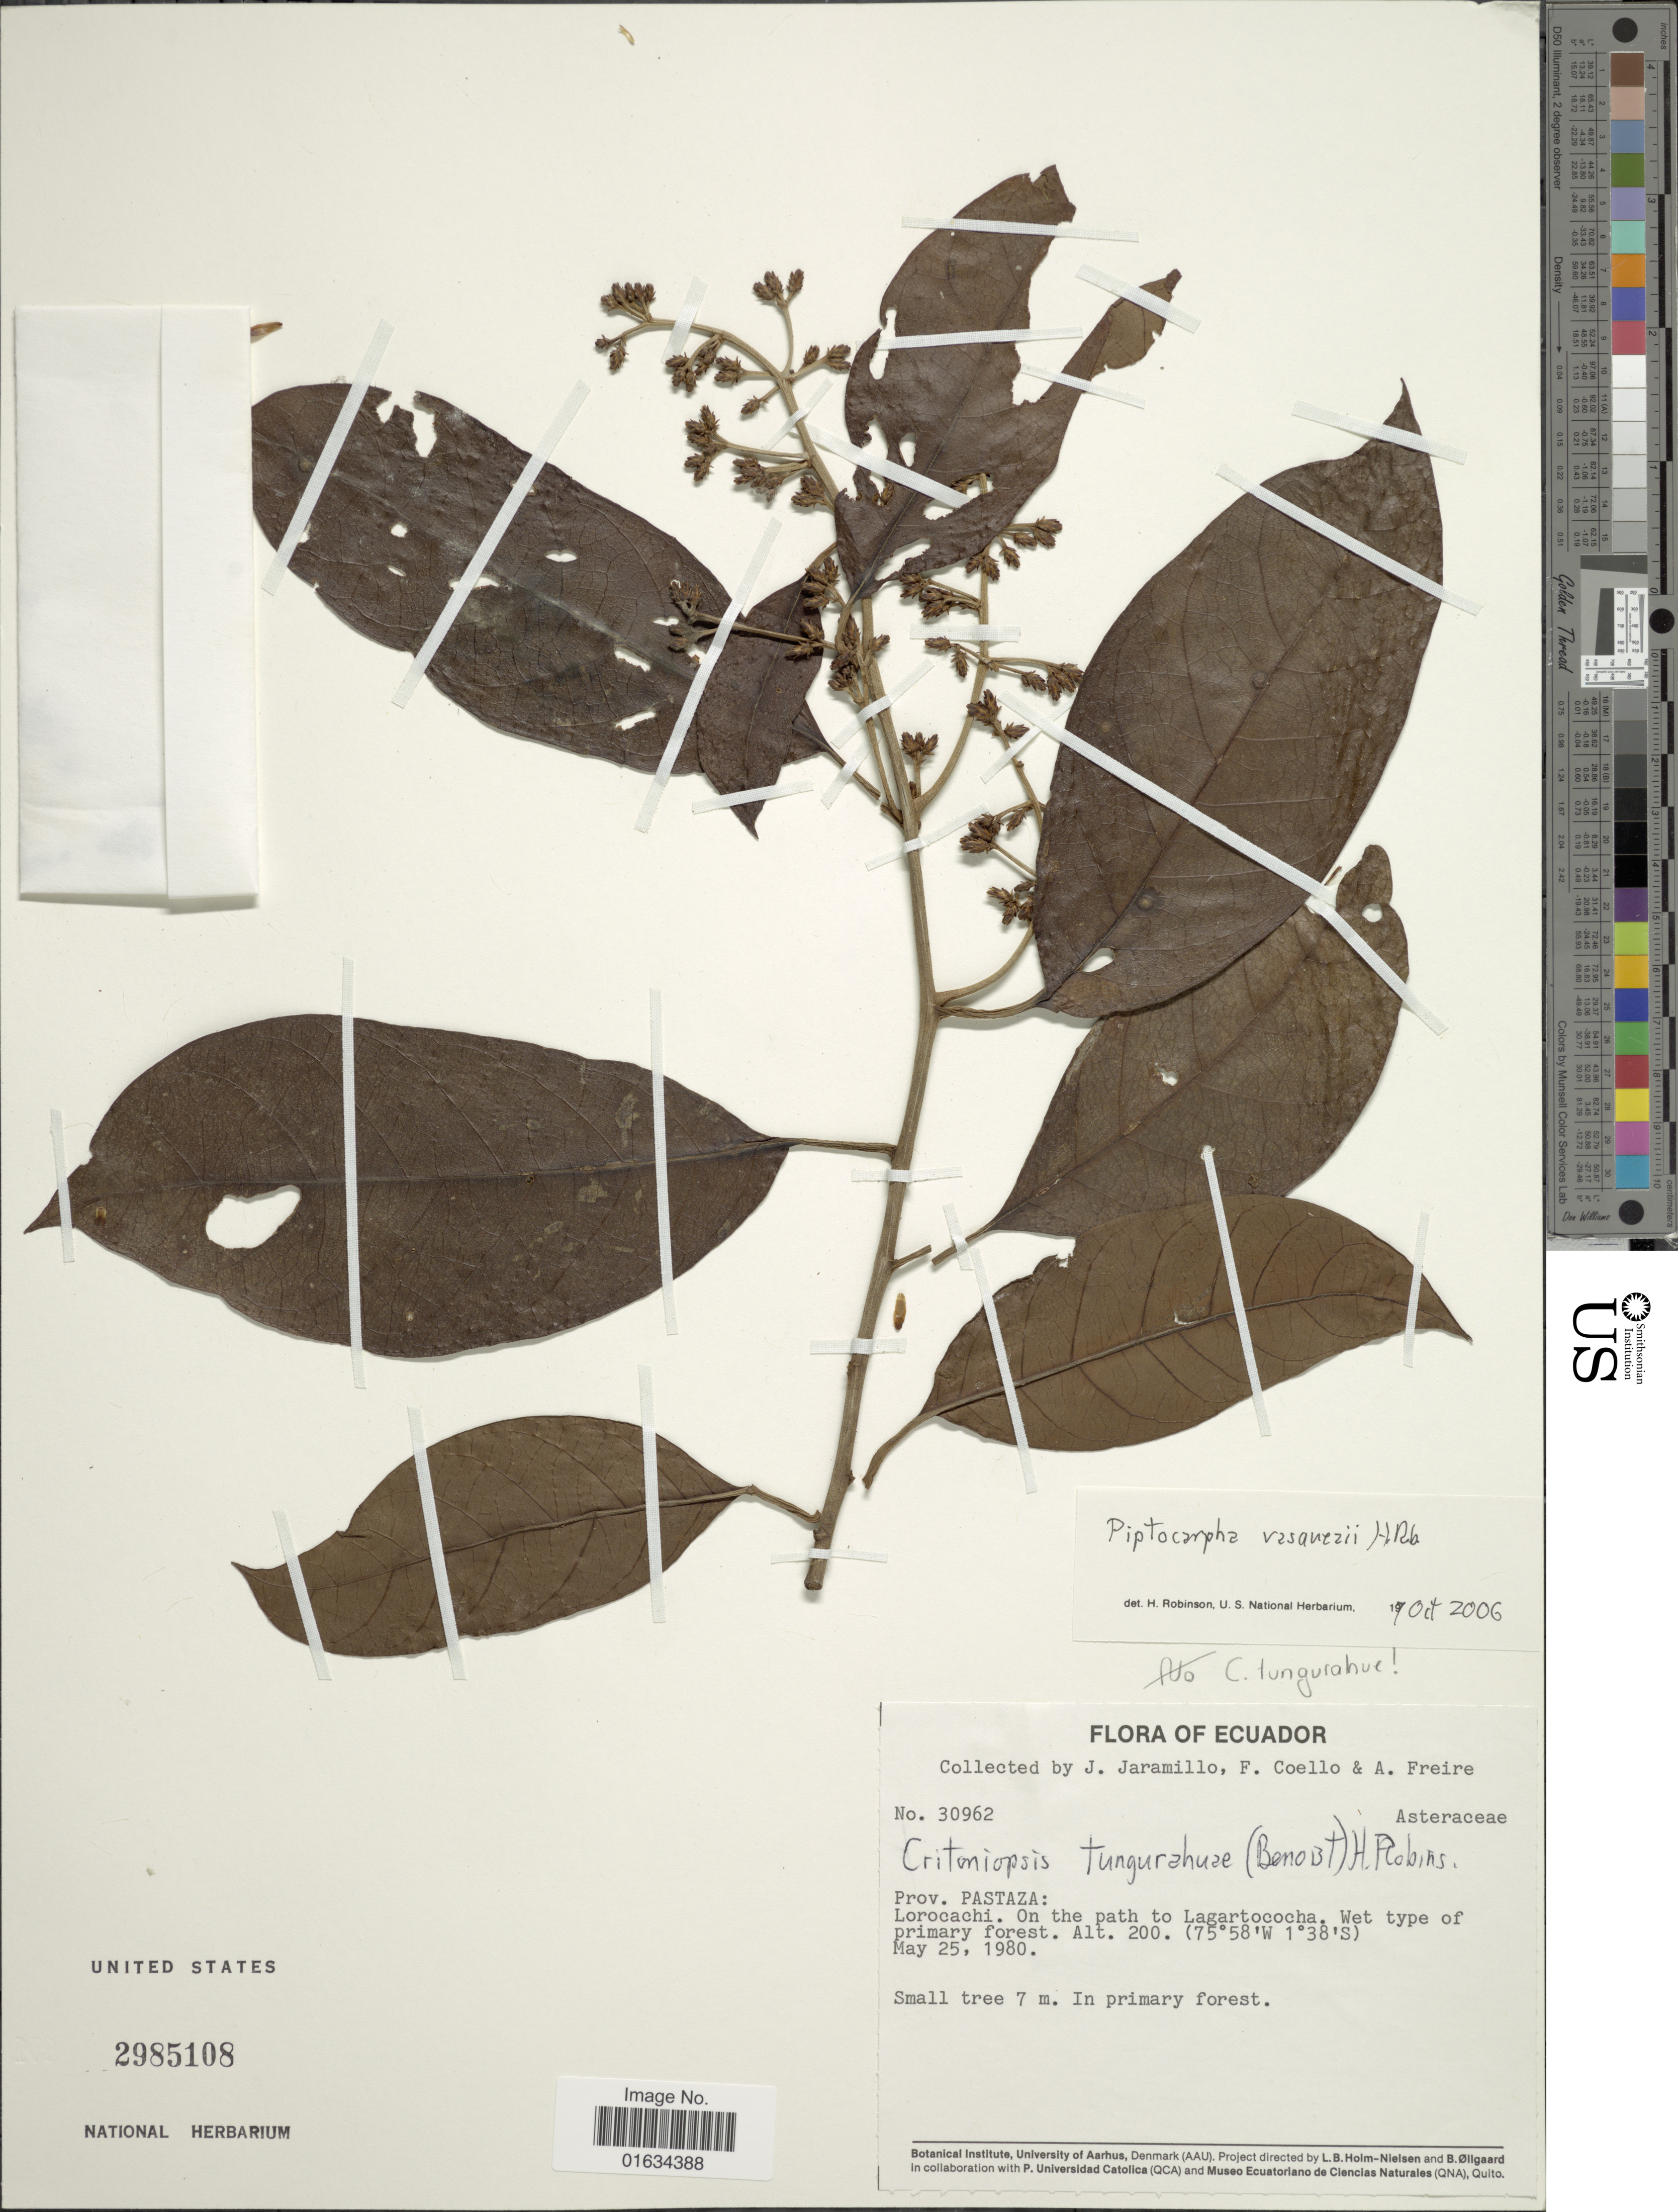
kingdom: Plantae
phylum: Tracheophyta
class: Magnoliopsida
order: Asterales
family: Asteraceae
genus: Piptocarpha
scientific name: Piptocarpha vasquezii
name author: H. Rob.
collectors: J. Jaramillo, F. Coello & A. Freire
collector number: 30962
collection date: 1980-05-25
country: Ecuador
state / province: Pastaza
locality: Lorocachi. On the path to Lagartococha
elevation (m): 200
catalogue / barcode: US 2985108